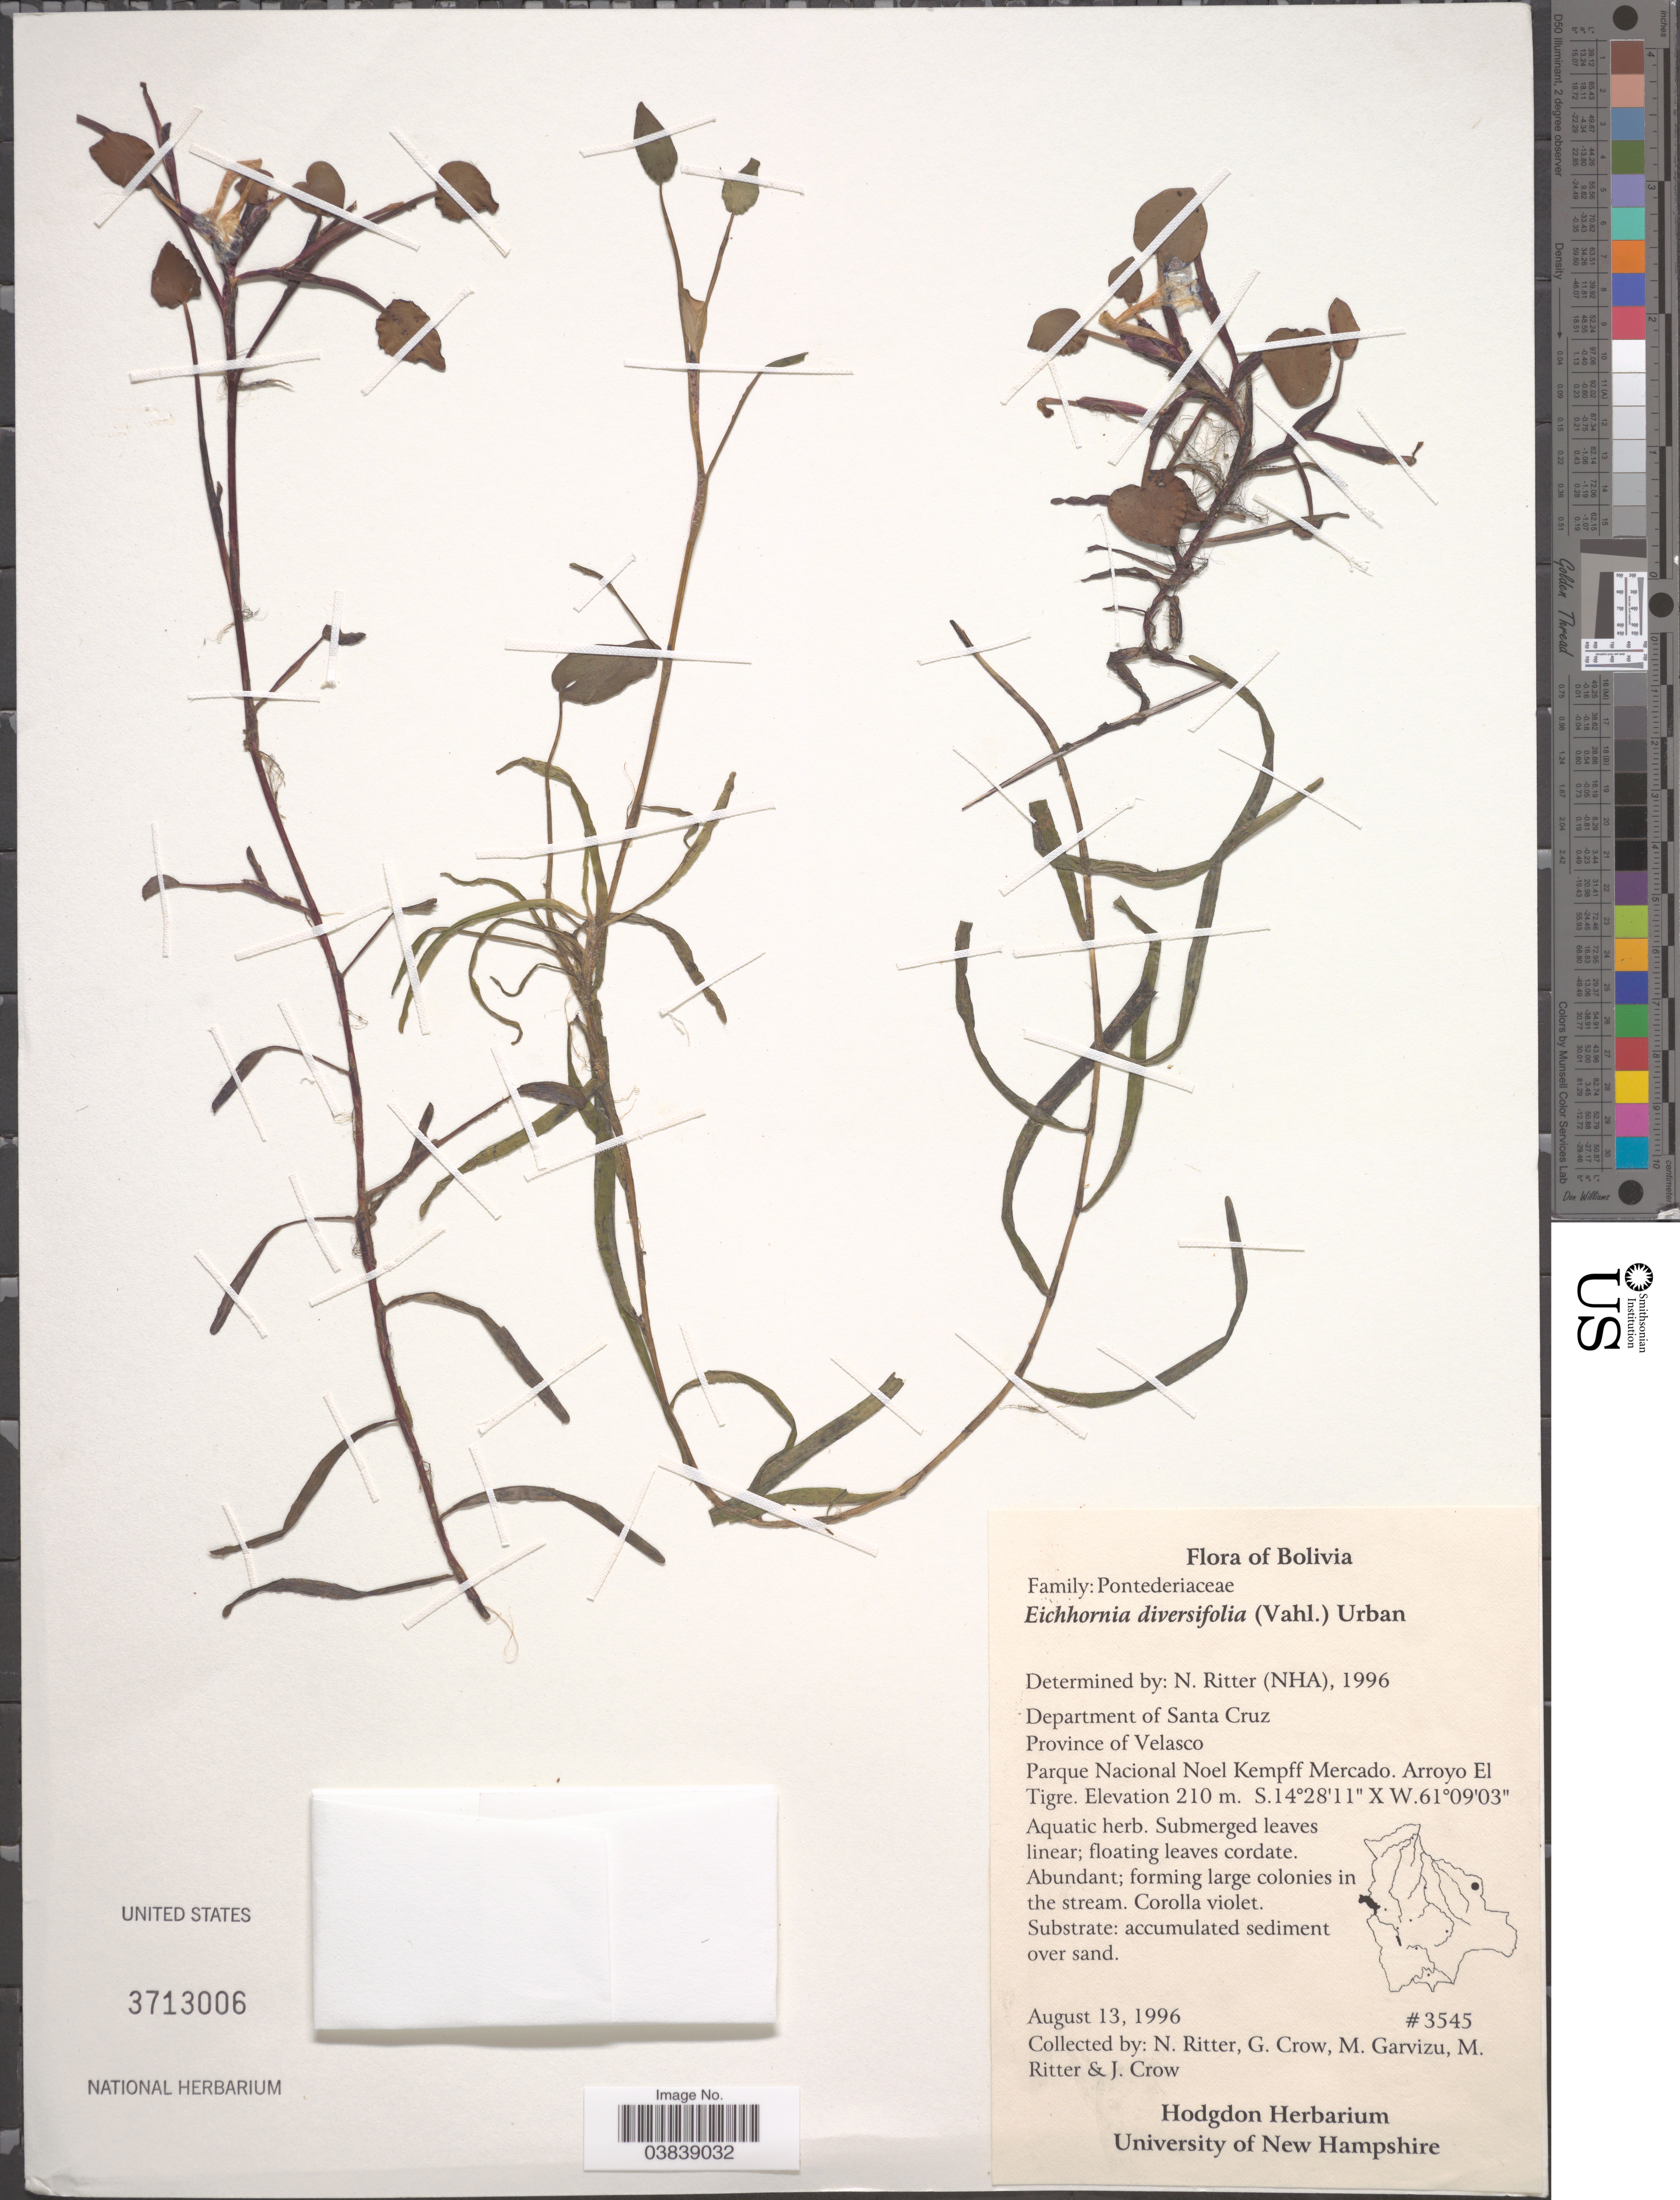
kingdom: Plantae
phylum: Tracheophyta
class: Liliopsida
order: Commelinales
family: Pontederiaceae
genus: Eichhornia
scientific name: Eichhornia diversifolia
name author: (Vahl) Urb.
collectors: N. Ritter, G. Crow, M. Garvizu, M. Ritter & J. Crow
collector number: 3545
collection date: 1996-08-13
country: Bolivia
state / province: Santa Cruz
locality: Department of Santa Cruz. Province of Velasco. Parque Nacional Noel Kempff Mercado. Arroyo El Tigre.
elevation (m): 210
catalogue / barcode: US 3713006